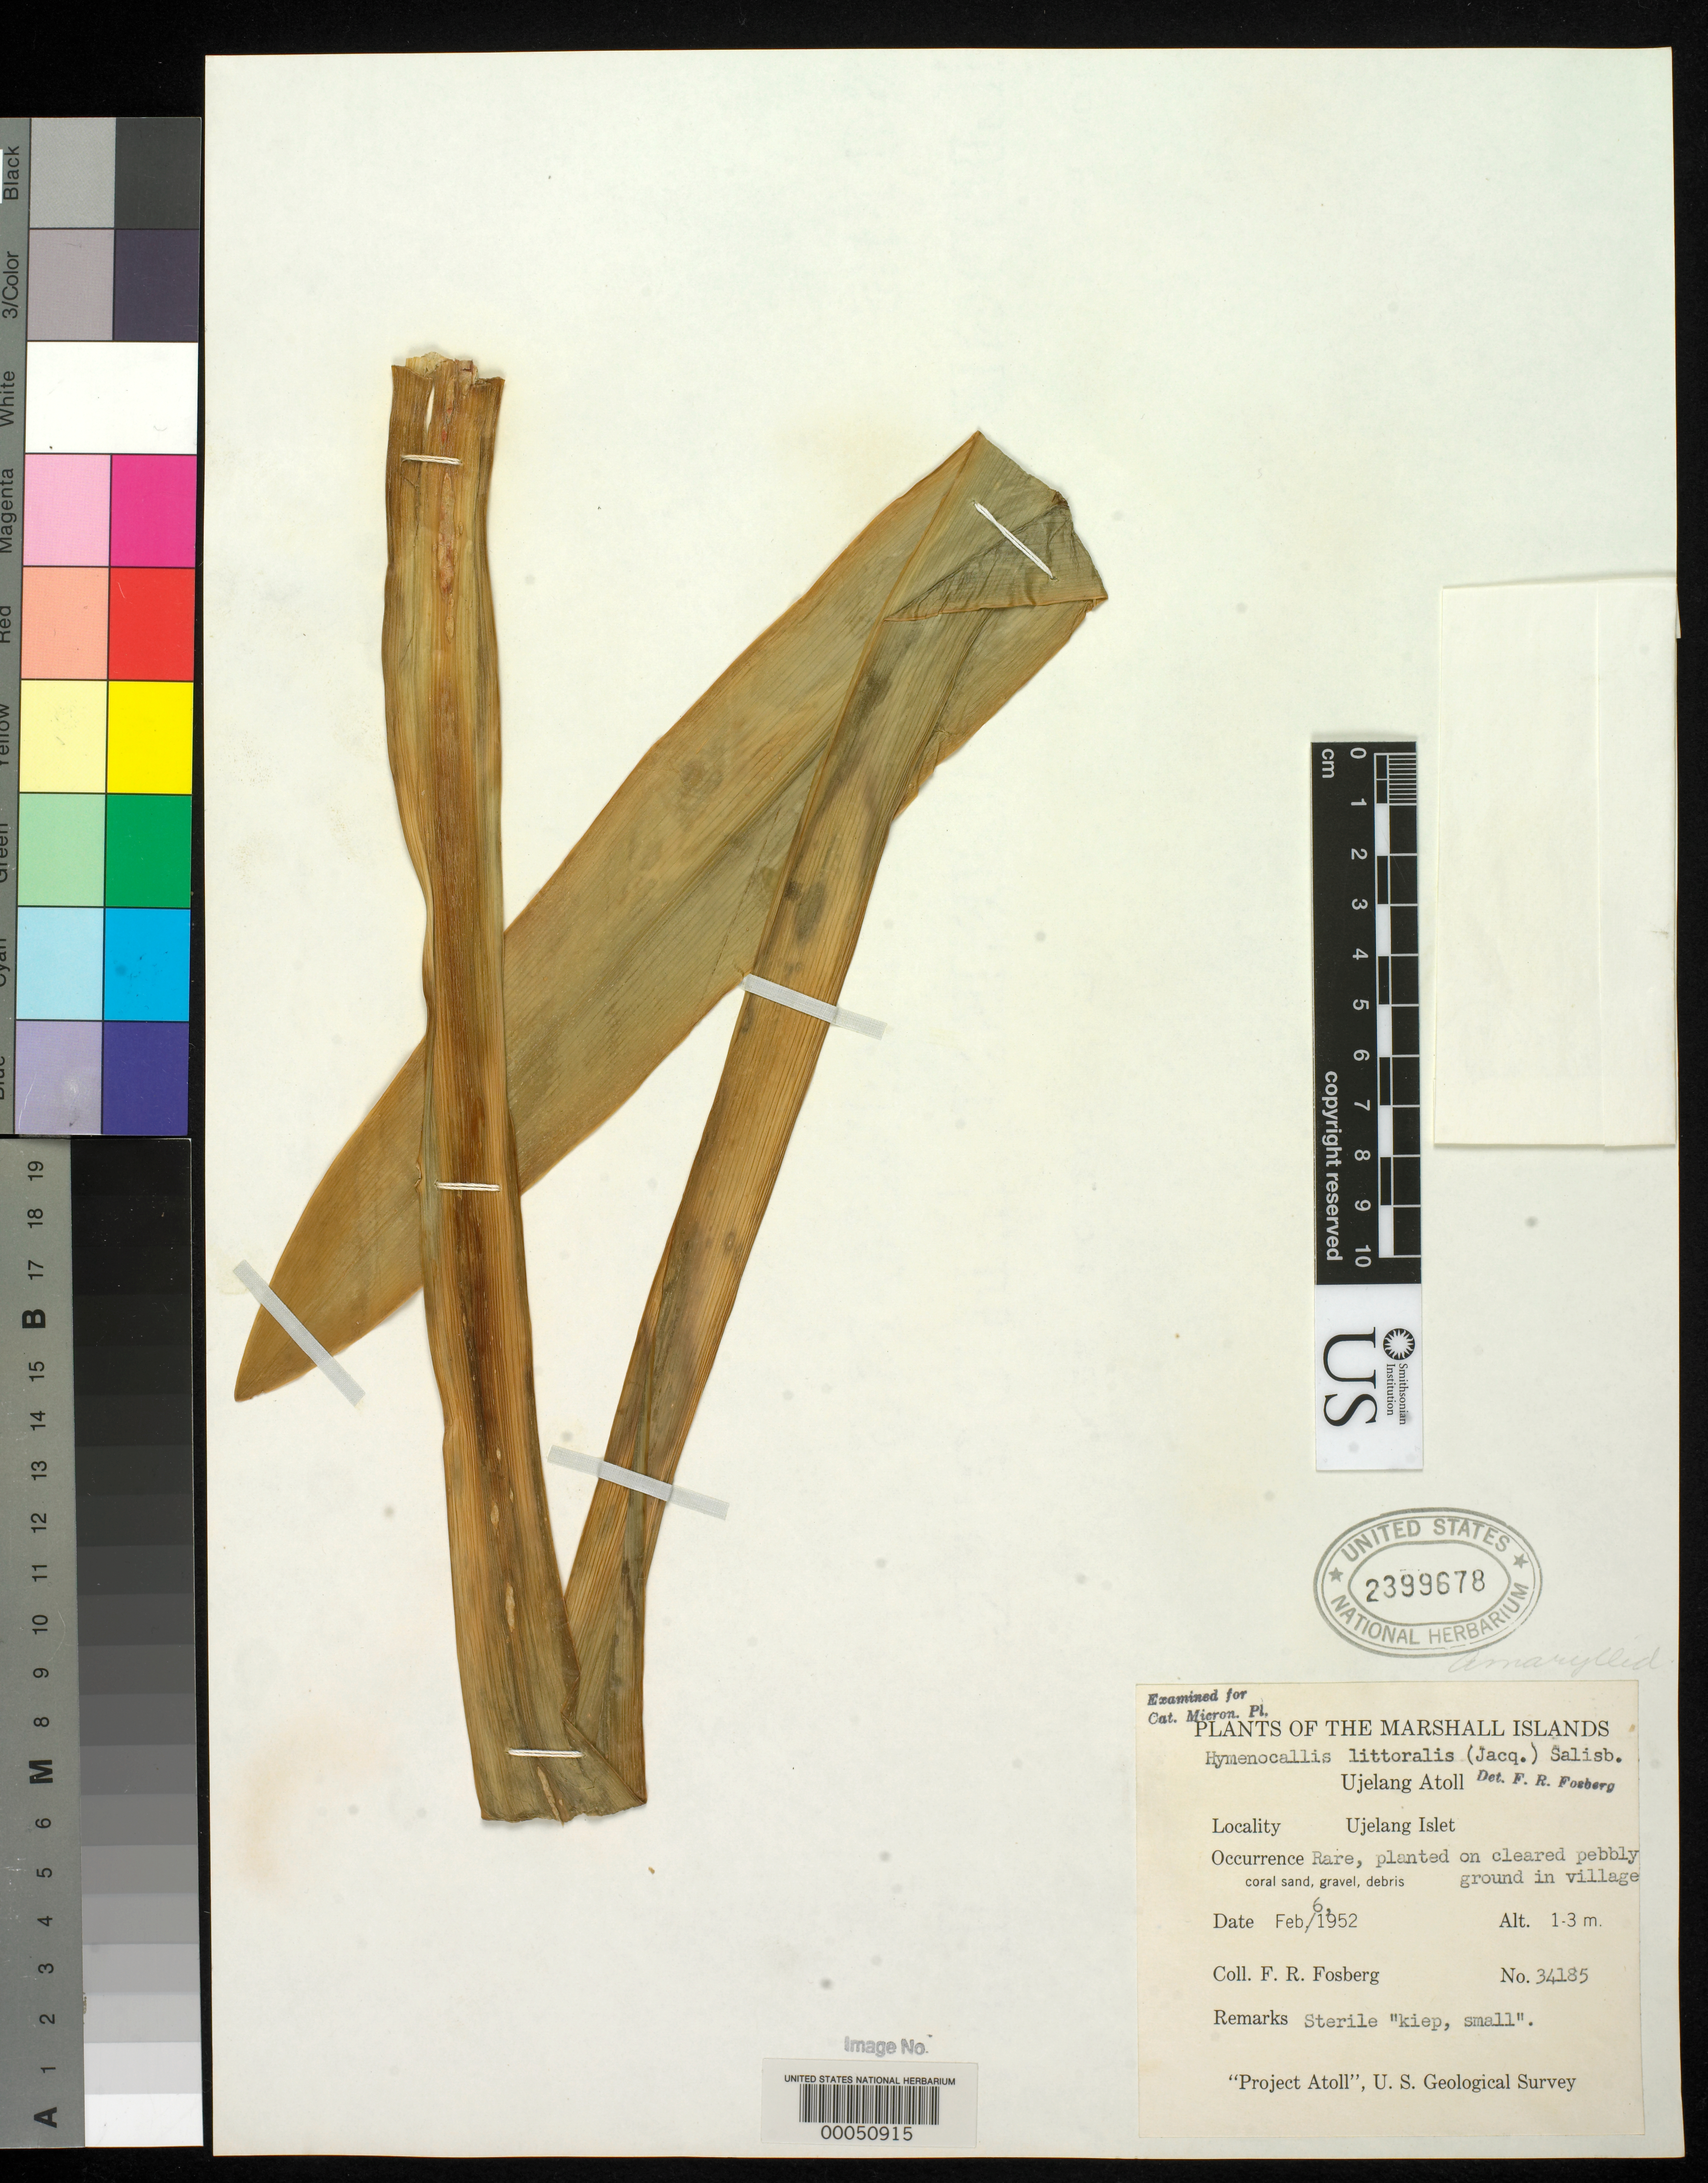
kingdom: Plantae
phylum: Tracheophyta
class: Liliopsida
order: Asparagales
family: Amaryllidaceae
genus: Hymenocallis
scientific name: Hymenocallis littoralis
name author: (Jacq.) Salisb.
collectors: F. R. Fosberg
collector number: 34185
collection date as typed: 06 Feb 1952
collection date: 1952-02-06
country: Marshall Islands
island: Ujelang Atoll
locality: Ujelang Islet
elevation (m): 1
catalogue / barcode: US 2399678